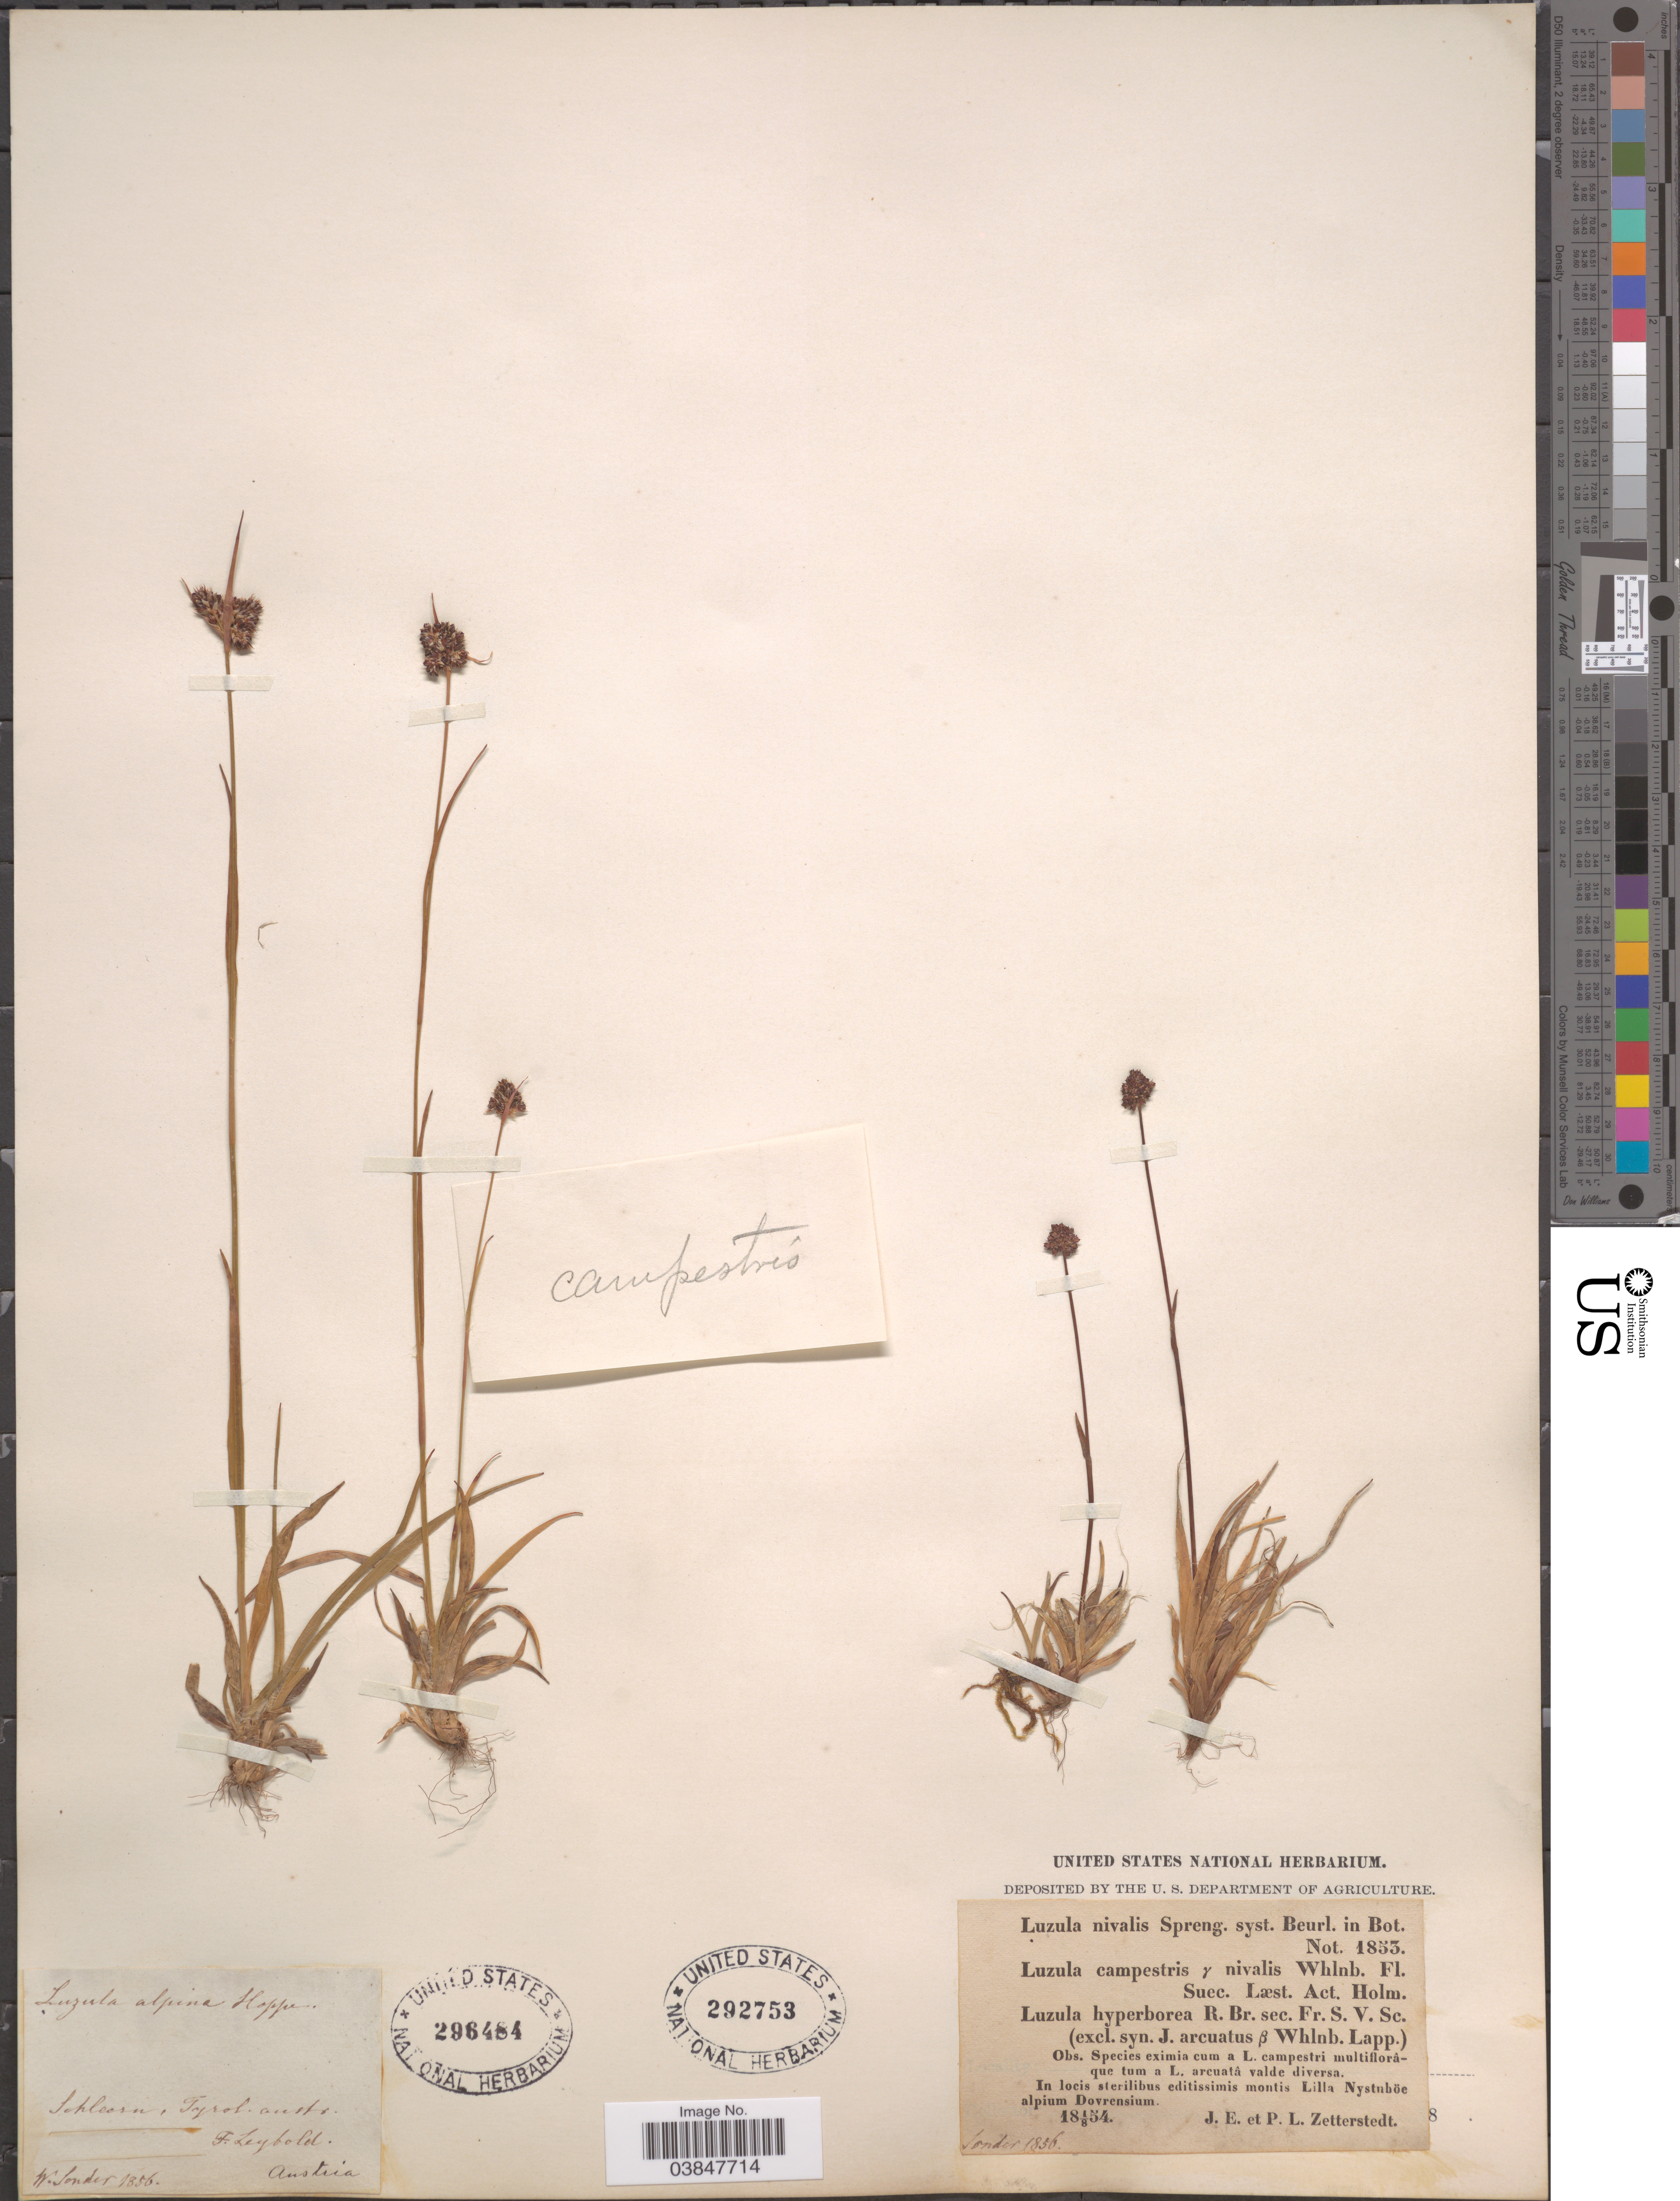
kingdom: Plantae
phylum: Tracheophyta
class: Liliopsida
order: Poales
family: Juncaceae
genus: Luzula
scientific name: Luzula campestris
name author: (L.) DC.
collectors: J.E. Zetterstedt & P. Zetterstedt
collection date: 1854-08-01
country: Norway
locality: In locis sterilibus editissimis montis Lilla Nystnböe alpium Dovrensium.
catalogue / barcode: US 292753